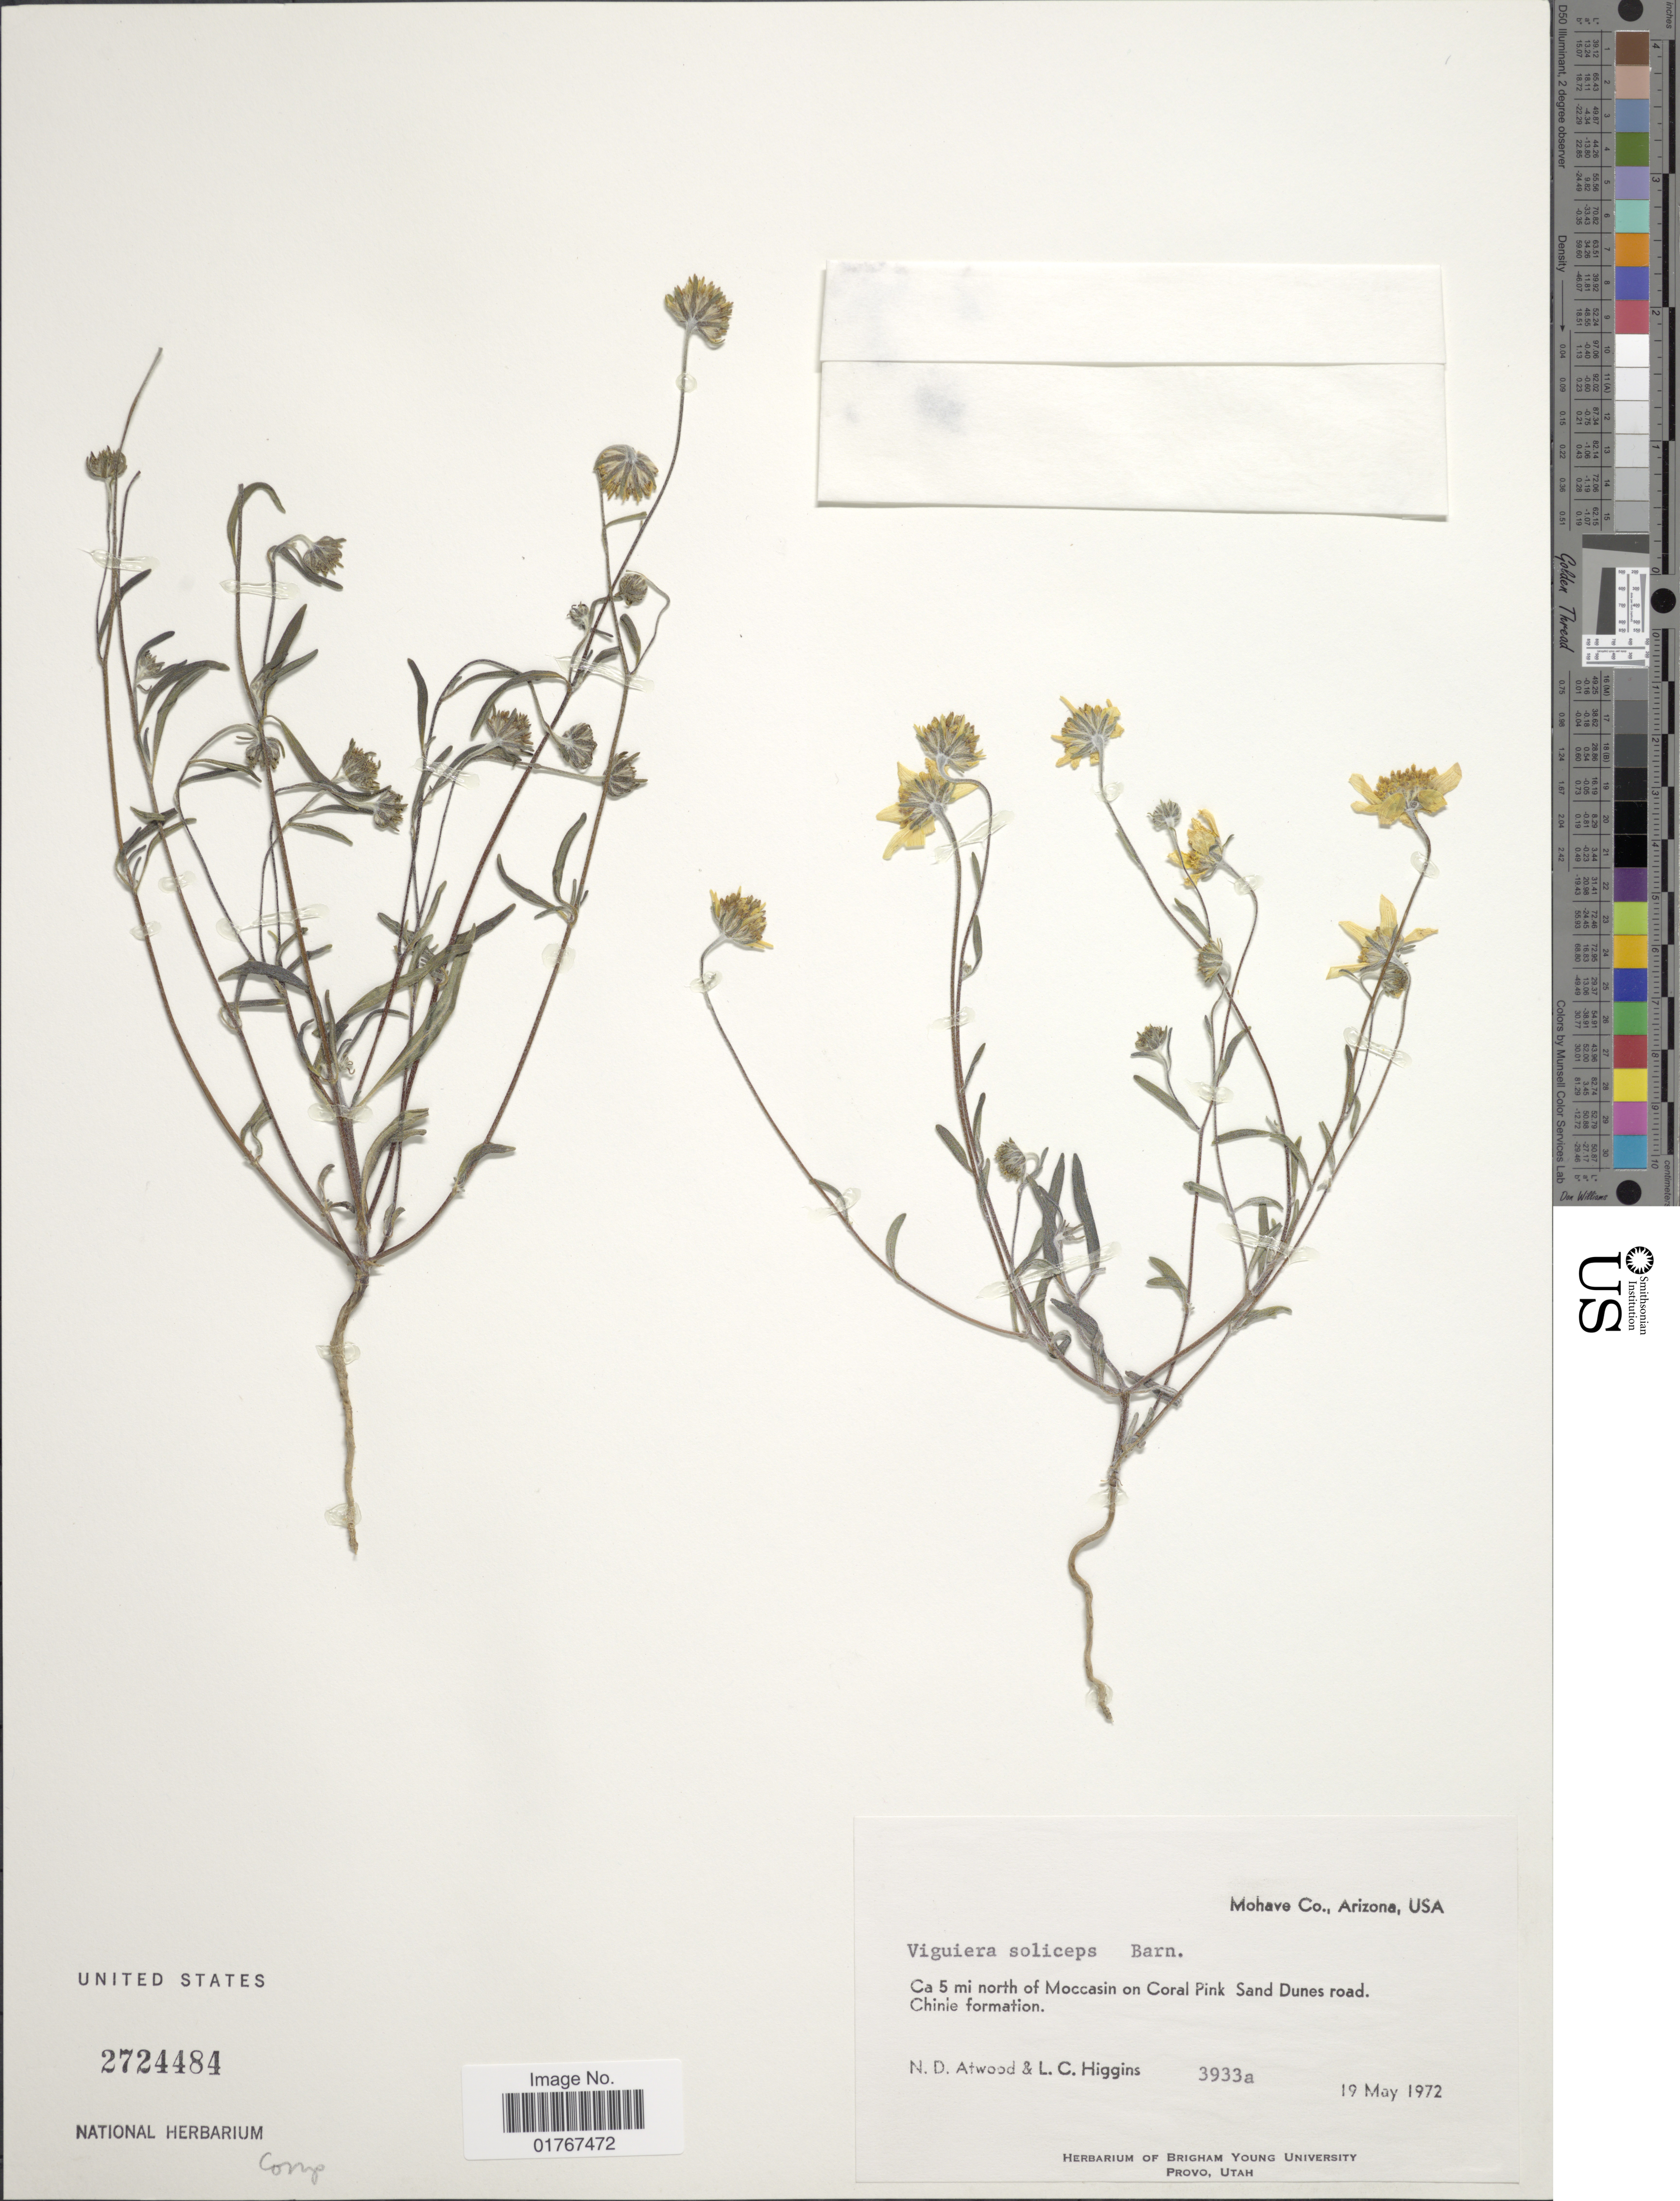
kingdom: Plantae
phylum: Tracheophyta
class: Magnoliopsida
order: Asterales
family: Asteraceae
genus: Viguiera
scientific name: Viguiera soliceps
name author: Barneby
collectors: N. Atwood & L. Higgins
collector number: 3933a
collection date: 1972-05-19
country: United States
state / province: Arizona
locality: Mohave Co., Ca. 5 mi north of Moccasin on Coral Pink Sand Dunes road. Chinie formation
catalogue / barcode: US 2724484